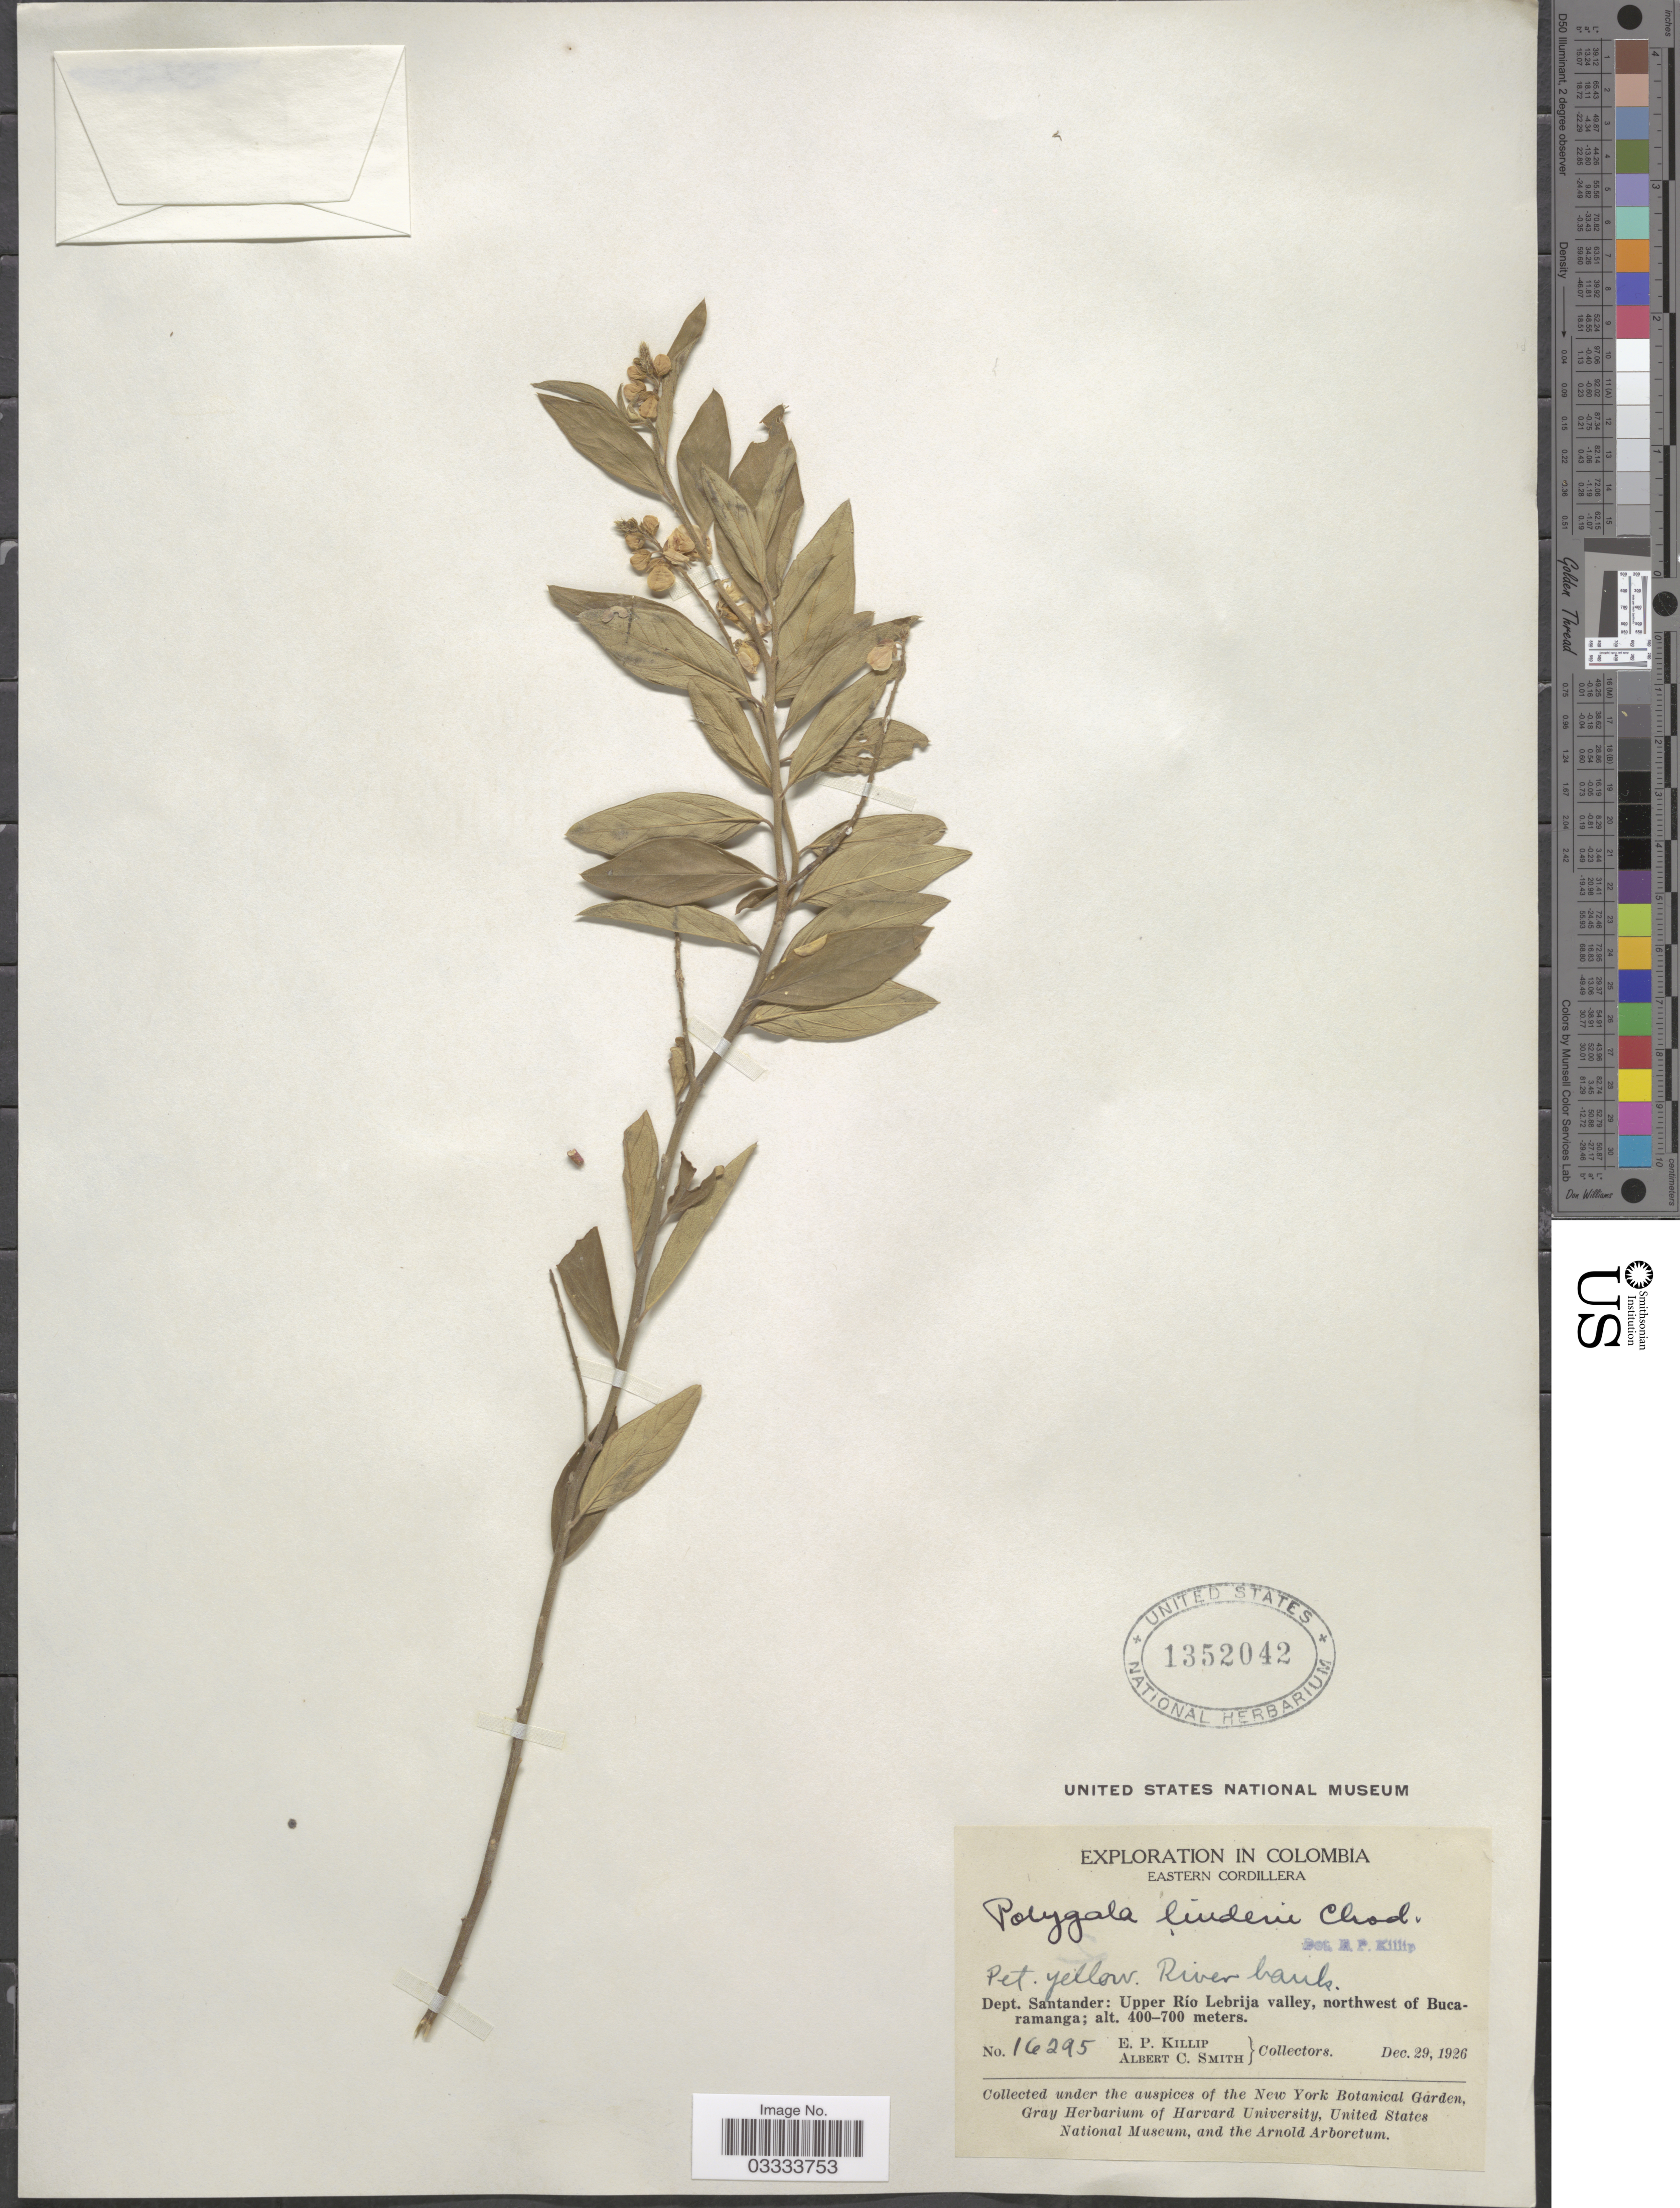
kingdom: Plantae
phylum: Tracheophyta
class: Magnoliopsida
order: Fabales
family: Polygalaceae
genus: Asemeia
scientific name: Asemeia monninoides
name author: (Kunth) J.F.B. Pastore & J.R. Abbott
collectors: E. P. Killip & A. C. Smith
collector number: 16259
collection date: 1926-12-29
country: Colombia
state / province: Santander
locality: Eastern Cordillera. Dept Santander: Upper Río Lebrija valley, northwest of Bucaramanga.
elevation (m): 400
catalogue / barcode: US 1352042